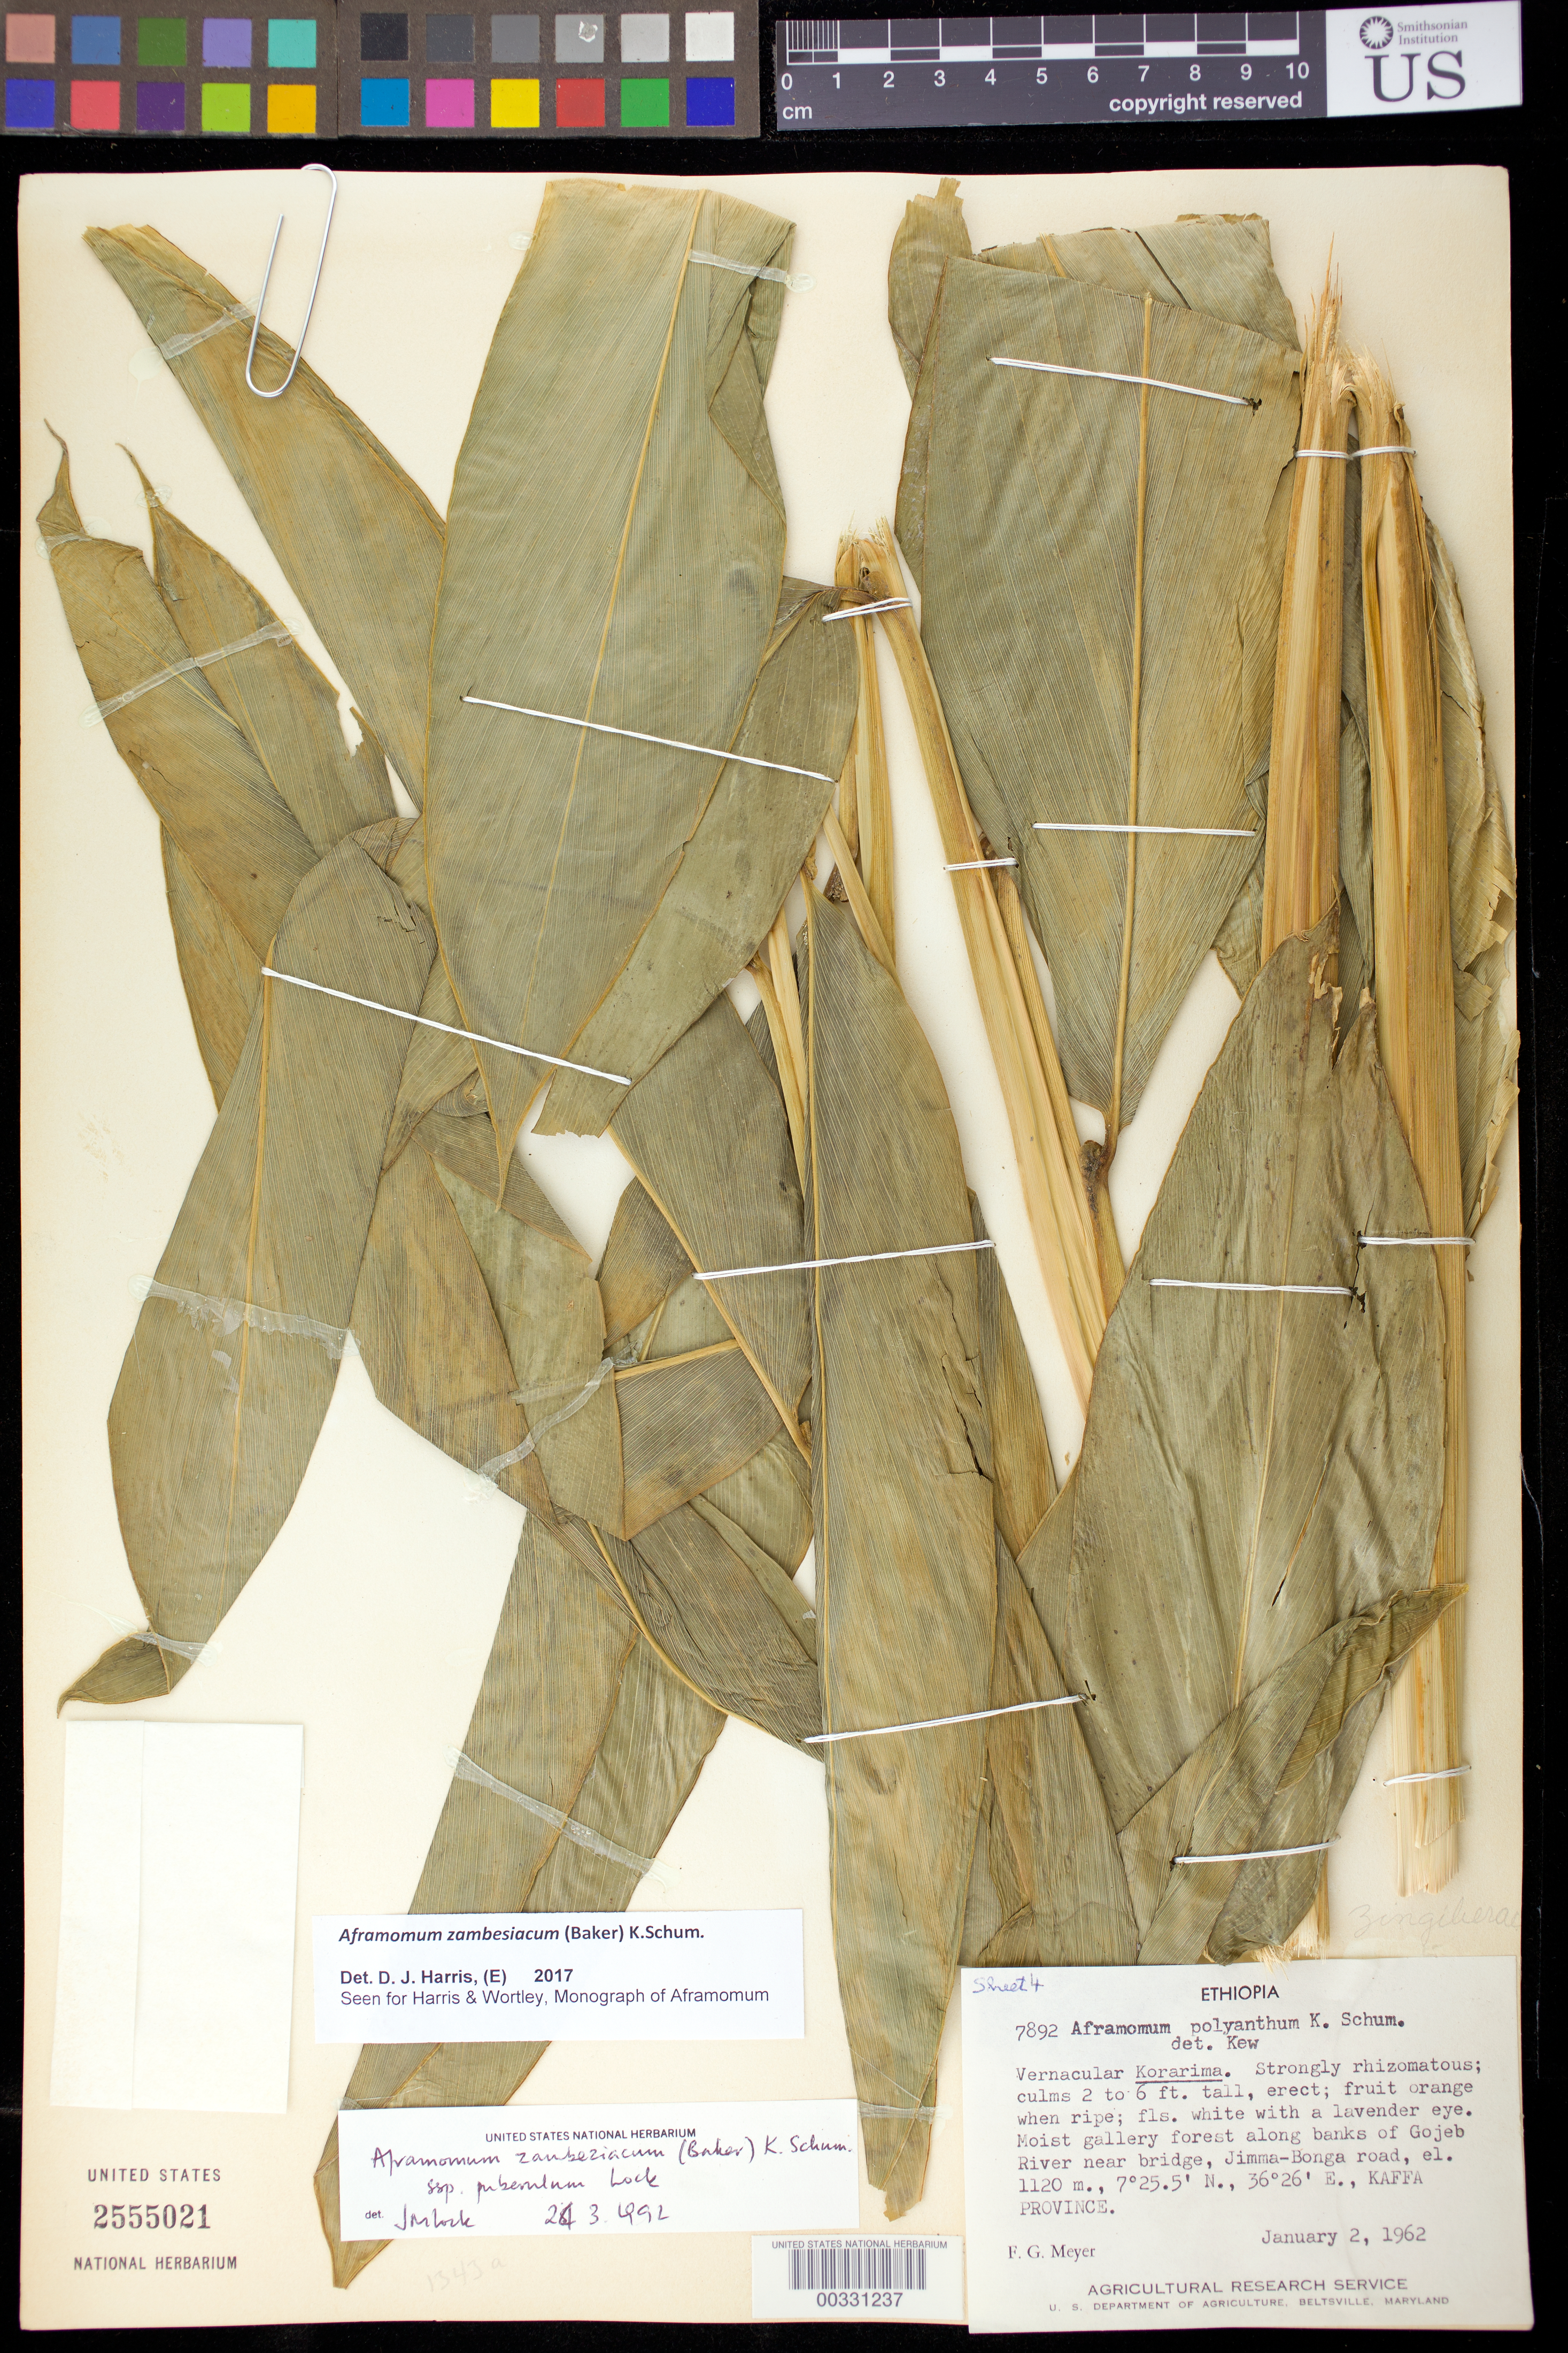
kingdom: Plantae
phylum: Tracheophyta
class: Liliopsida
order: Zingiberales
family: Zingiberaceae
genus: Aframomum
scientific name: Aframomum zambesiacum subsp. puberulum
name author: Lock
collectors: F. G. Meyer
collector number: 7892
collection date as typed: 02 Jan 1962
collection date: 1962-01-02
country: Ethiopia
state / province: South West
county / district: Keffa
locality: Kaffa prov, along banks of gojeb river near bridge, jimma-bonga road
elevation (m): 1120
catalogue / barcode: US 2555021